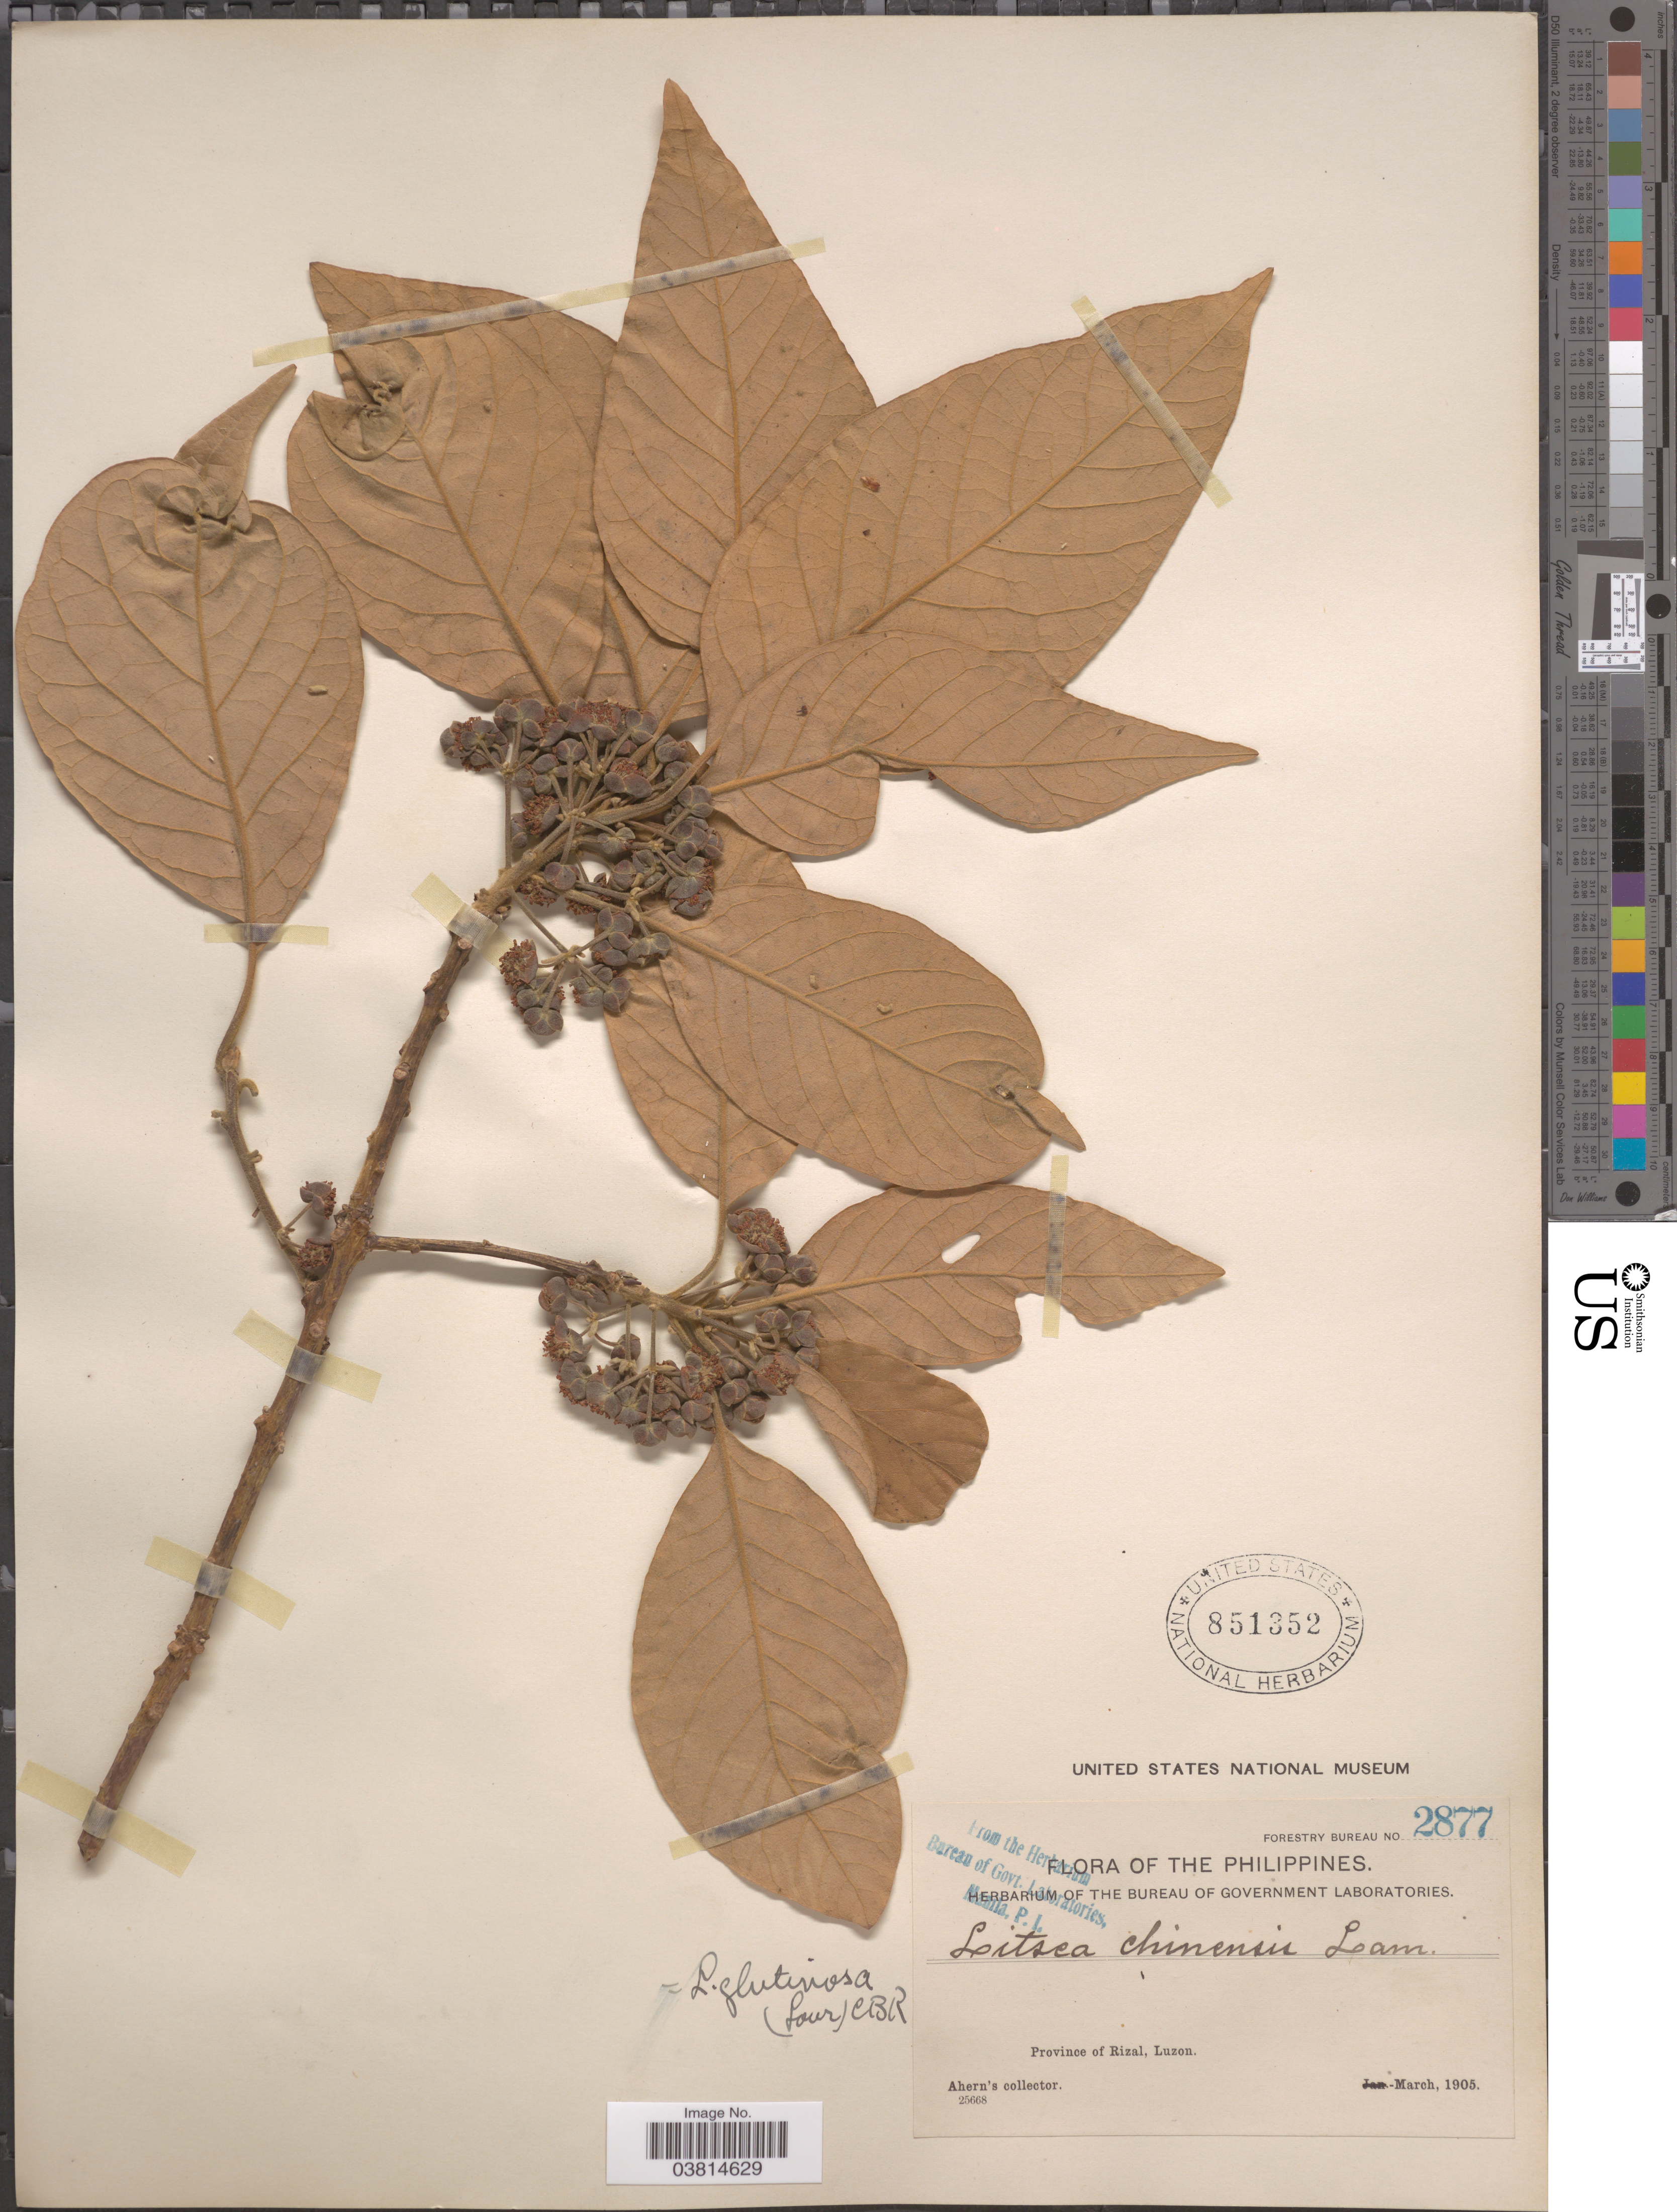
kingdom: Plantae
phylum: Tracheophyta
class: Magnoliopsida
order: Laurales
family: Lauraceae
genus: Litsea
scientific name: Litsea glutinosa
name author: (Lour.) C.B. Rob.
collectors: Ahern's collector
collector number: Forestry Bureau 2877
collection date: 1905-03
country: Philippines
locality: Province of Rizal, Luzon.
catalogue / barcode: US 851352